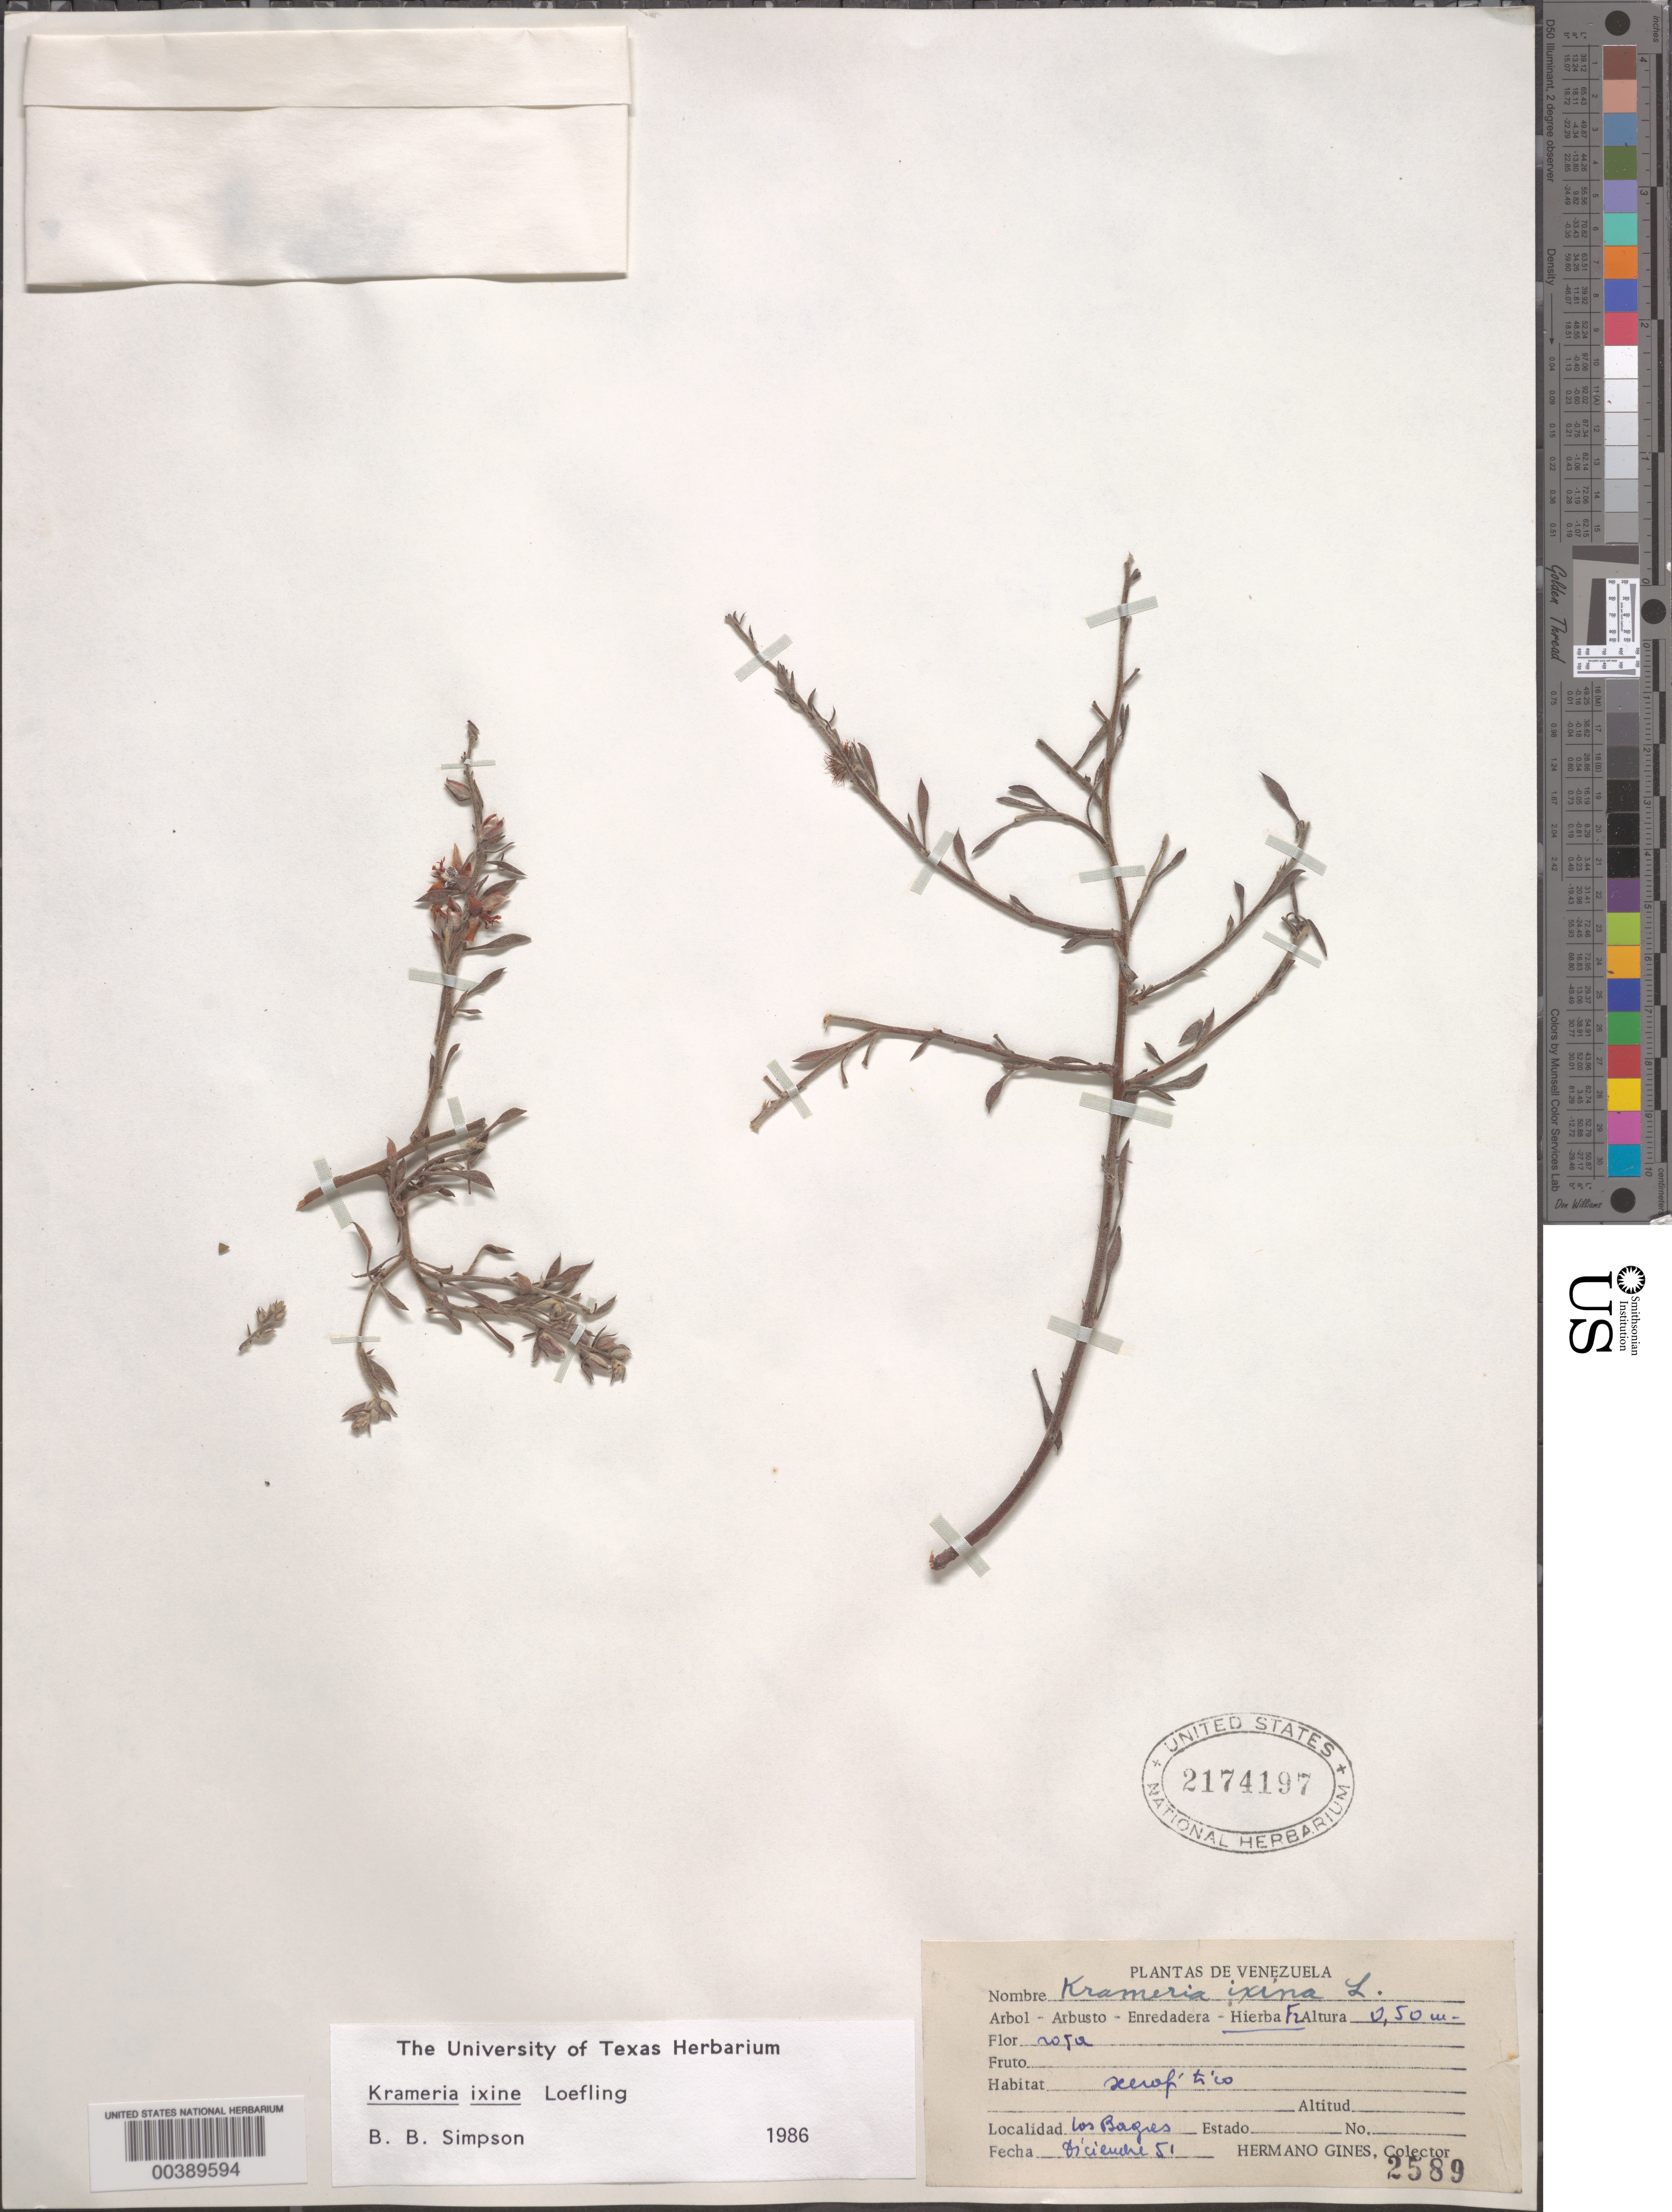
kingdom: Plantae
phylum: Tracheophyta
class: Magnoliopsida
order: Zygophyllales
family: Krameriaceae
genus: Krameria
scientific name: Krameria ixine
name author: L.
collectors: Bro. Gines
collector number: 2589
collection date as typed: Dec 1951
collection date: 1951-12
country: Venezuela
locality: Los bagres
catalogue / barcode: US 2174197